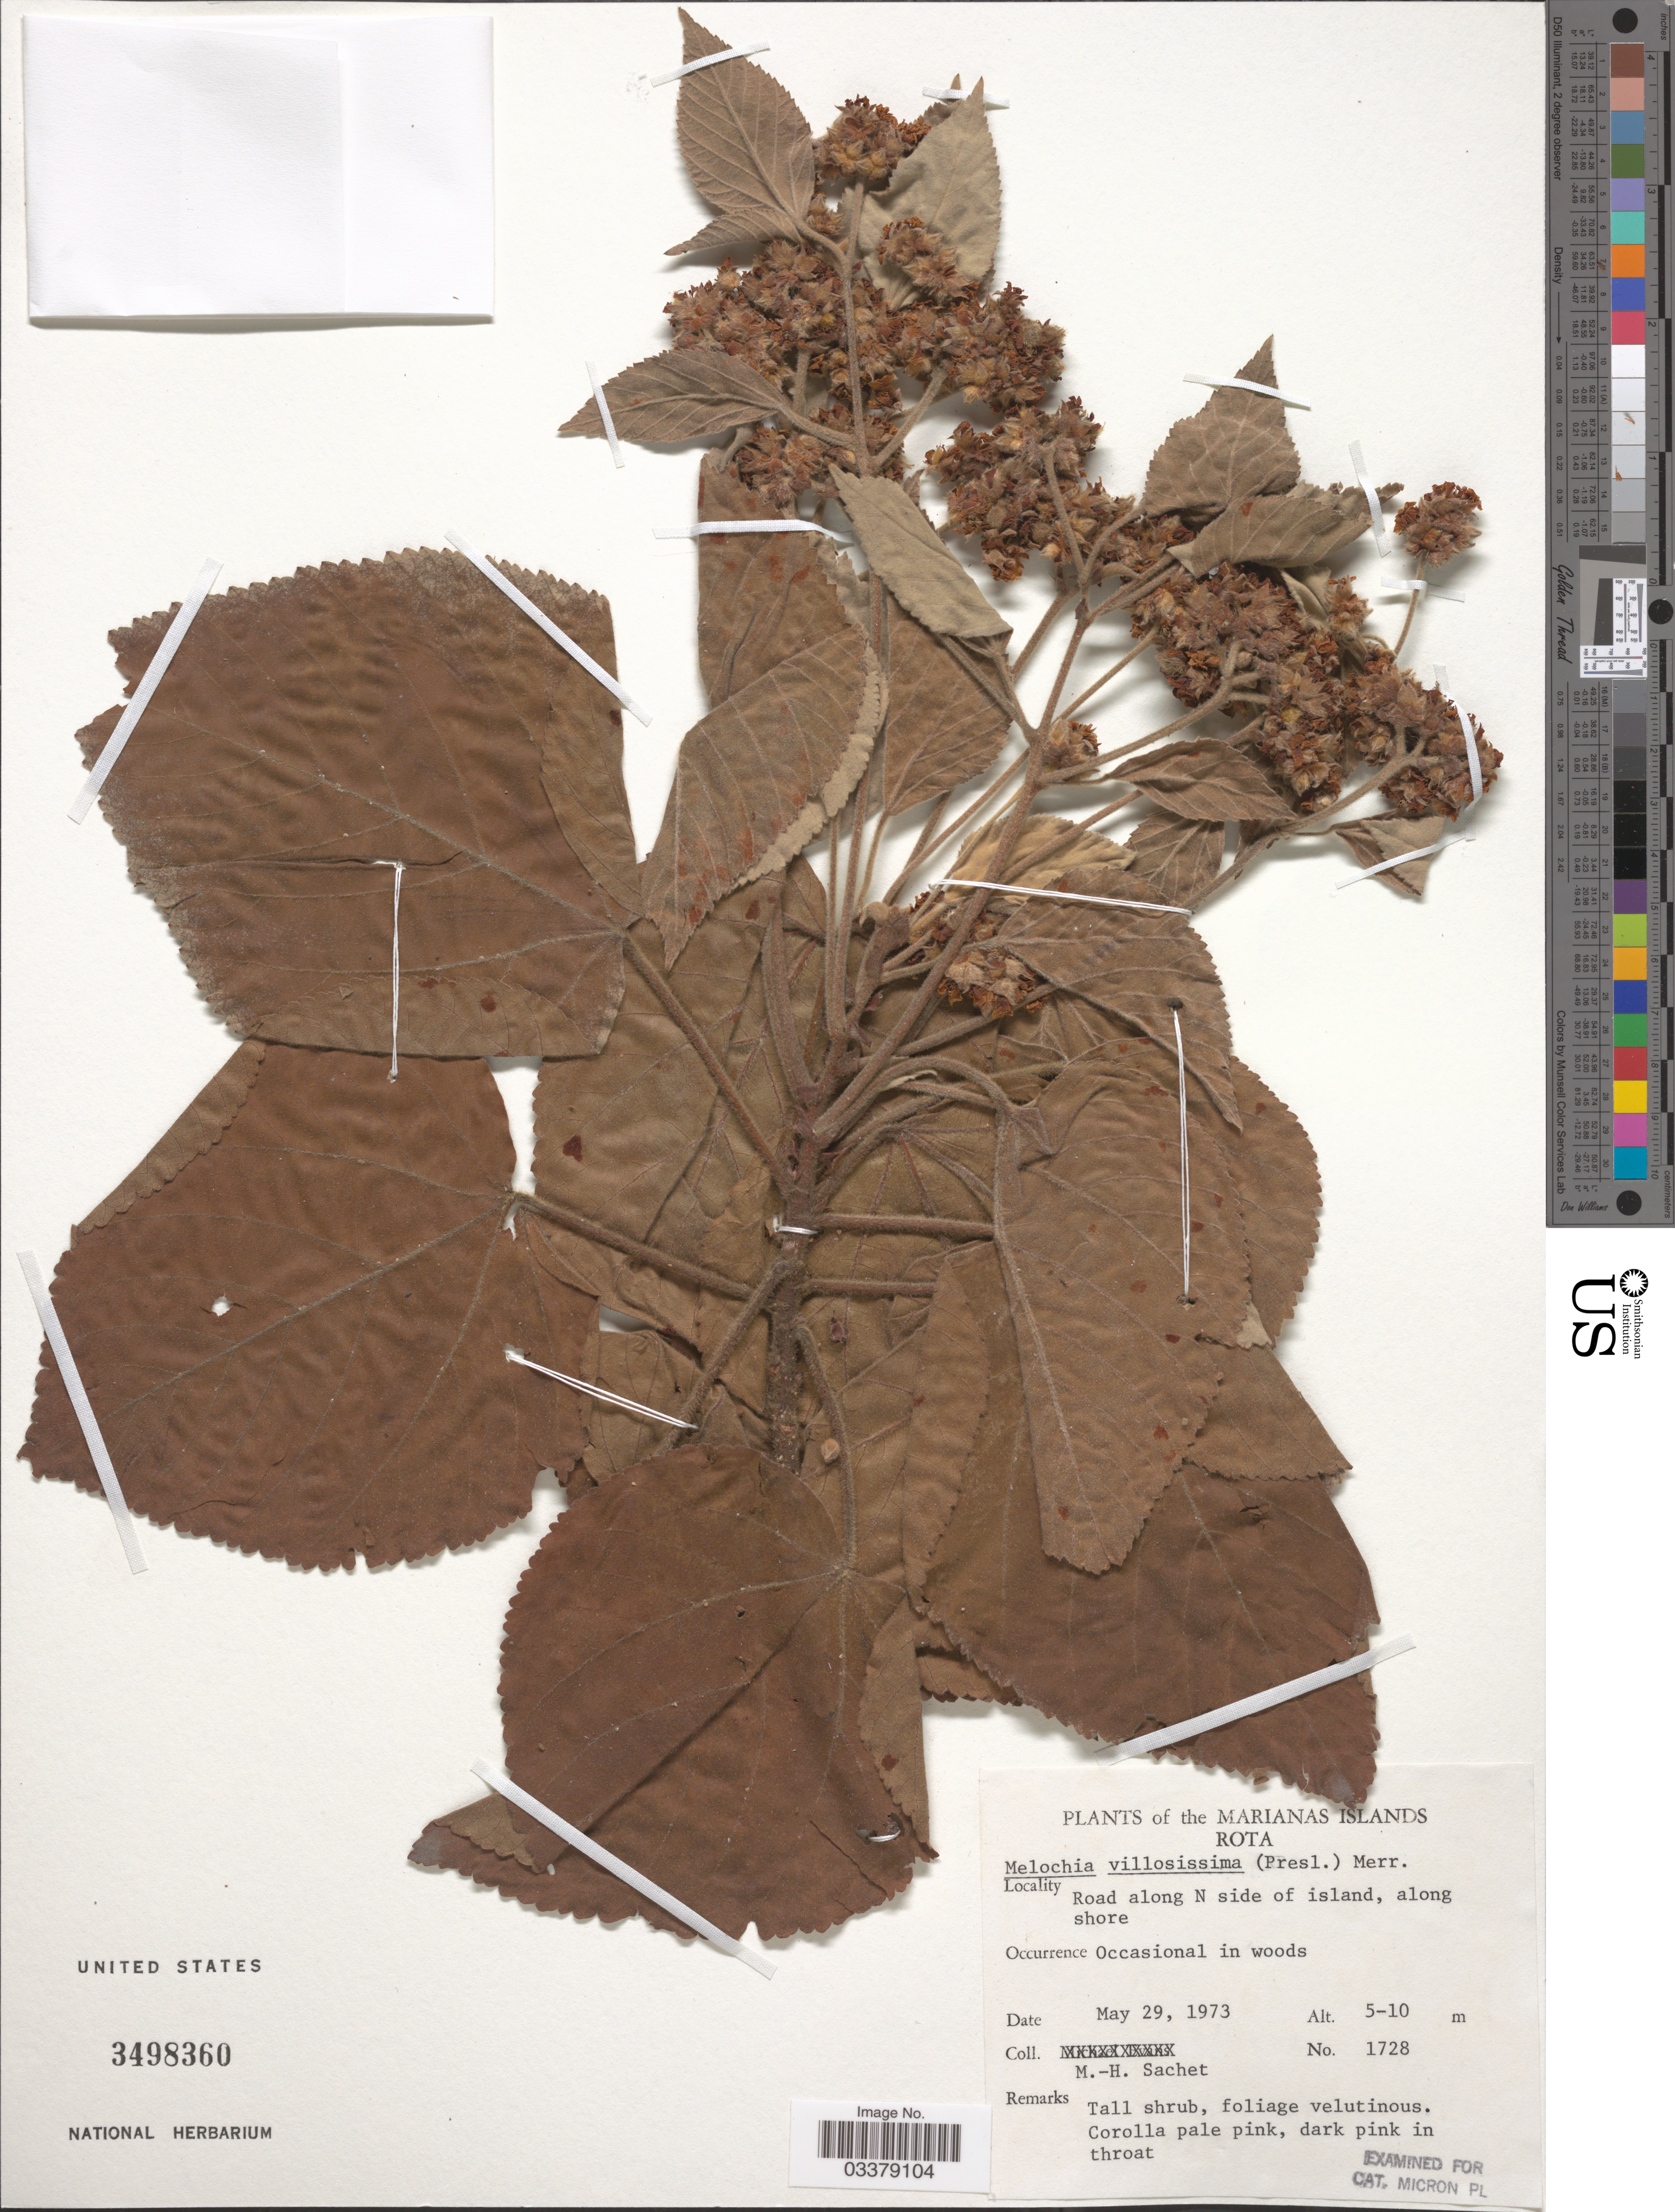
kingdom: Plantae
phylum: Tracheophyta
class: Magnoliopsida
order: Malvales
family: Malvaceae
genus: Melochia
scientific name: Melochia villosissima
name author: (C. Presl) Merr.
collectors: M.-H. Sachet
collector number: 1728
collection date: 1973-05-29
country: Northern Mariana Islands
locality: The Marianas Islands. Rota. Road along N side of island, along shore.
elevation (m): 5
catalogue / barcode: US 3498360